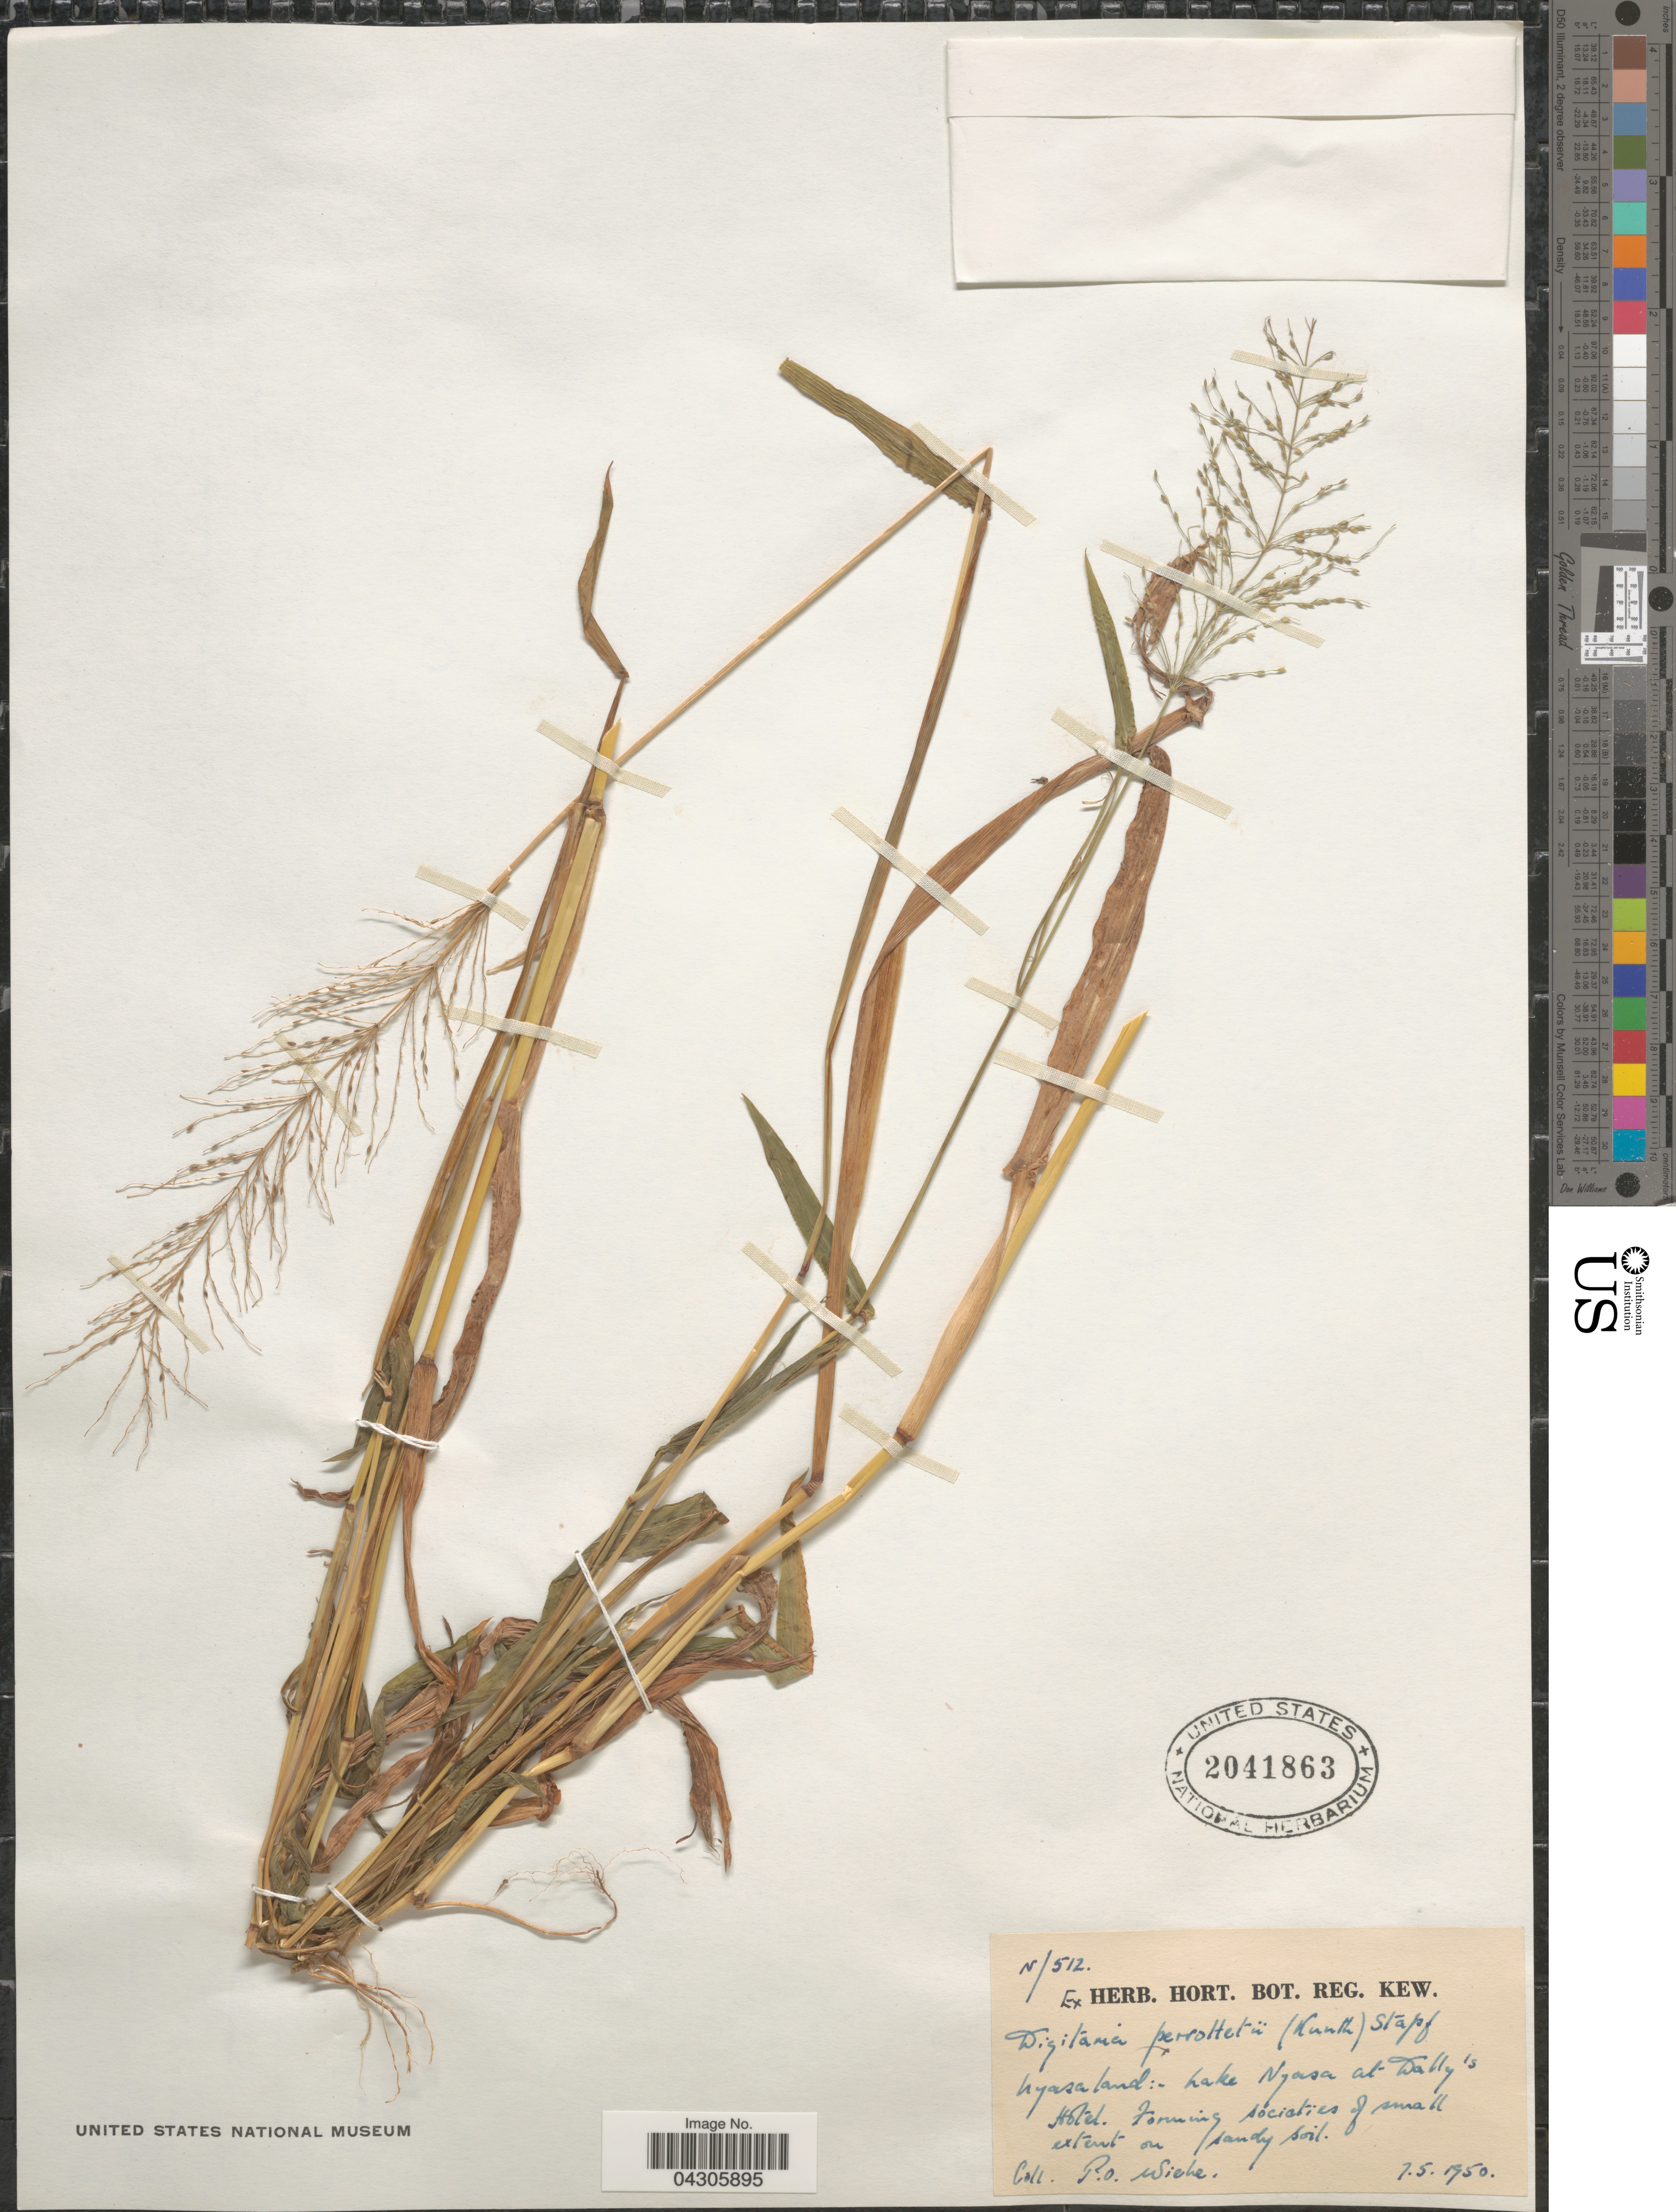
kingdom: Plantae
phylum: Tracheophyta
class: Liliopsida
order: Poales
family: Poaceae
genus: Digitaria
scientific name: Digitaria perrottetii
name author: (Kunth) Stapf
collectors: P. Wiehe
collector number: N/512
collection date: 1950-05-07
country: Malawi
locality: Nyasaland: - Lake Nyasa at Dally's Hotel.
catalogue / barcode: US 2041863